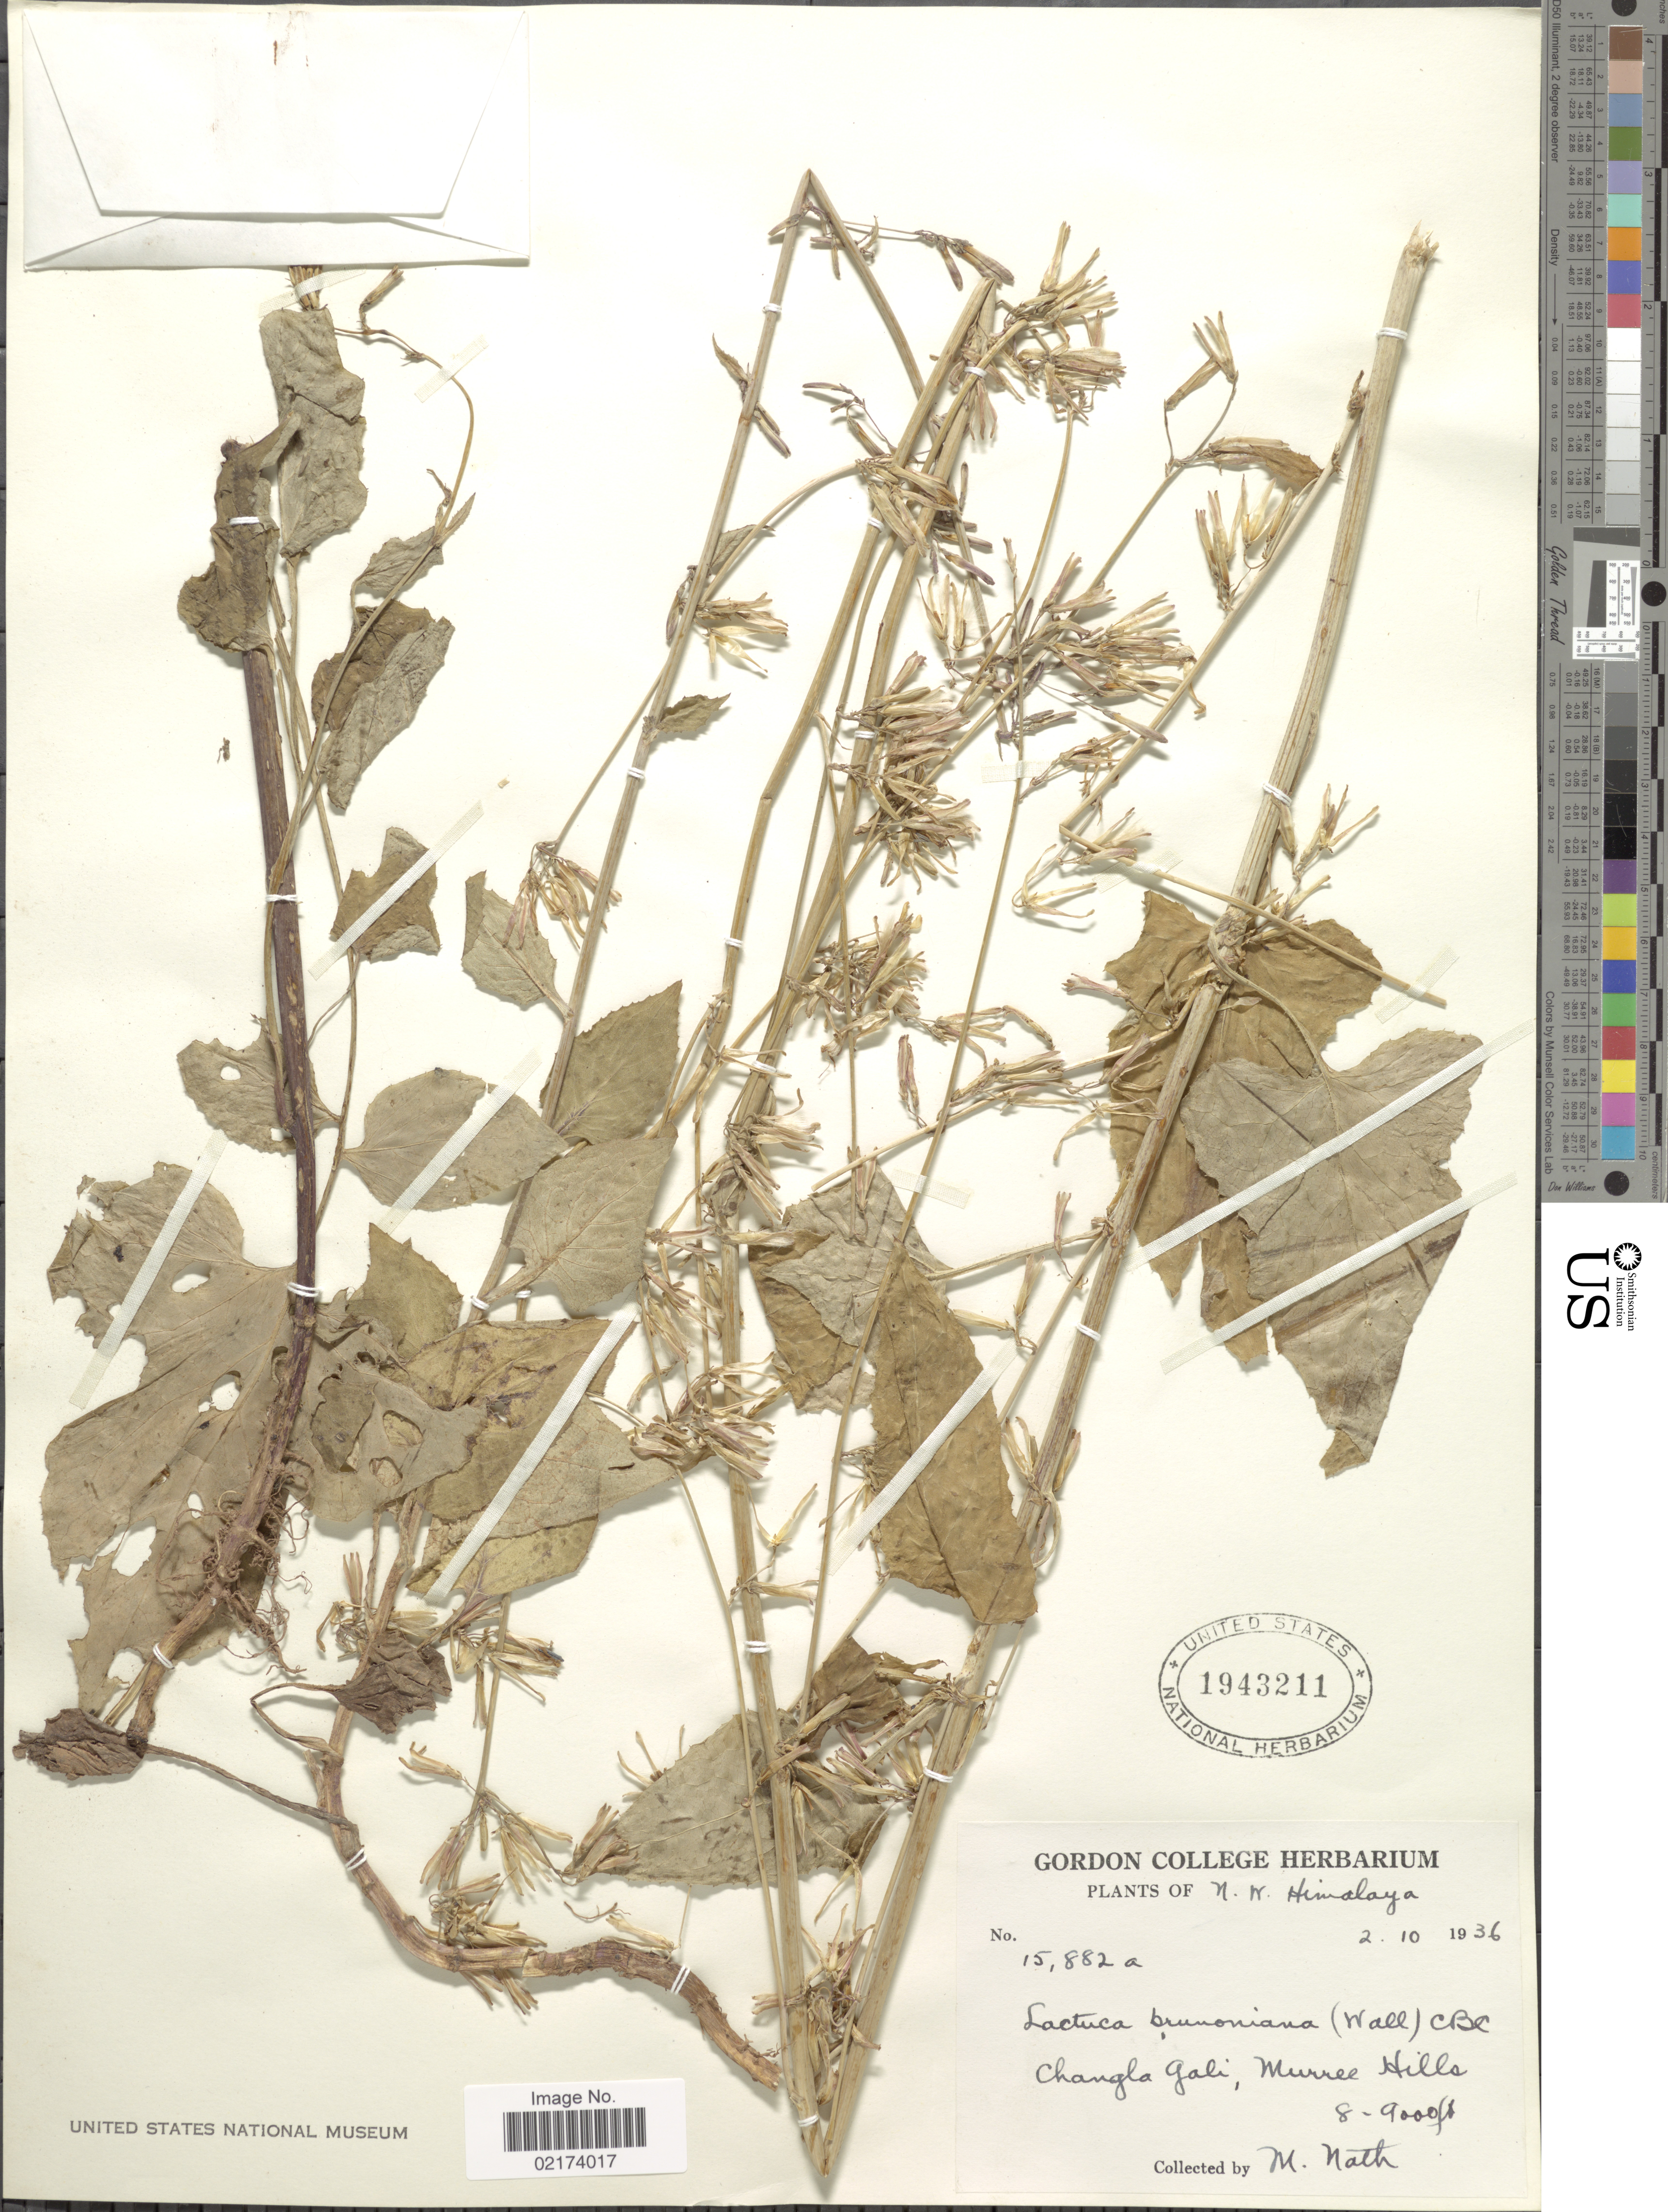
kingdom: Plantae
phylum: Tracheophyta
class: Magnoliopsida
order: Asterales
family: Asteraceae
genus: Lactuca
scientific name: Lactuca brunoniana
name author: (DC.) C.B. Clarke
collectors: M. Nath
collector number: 15882a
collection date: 1936-10-02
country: Pakistan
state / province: Khyber Pakhtunkhwa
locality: N. W. Himalaya, Changla Gali, Murree Hills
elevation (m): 2438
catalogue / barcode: US 1943211